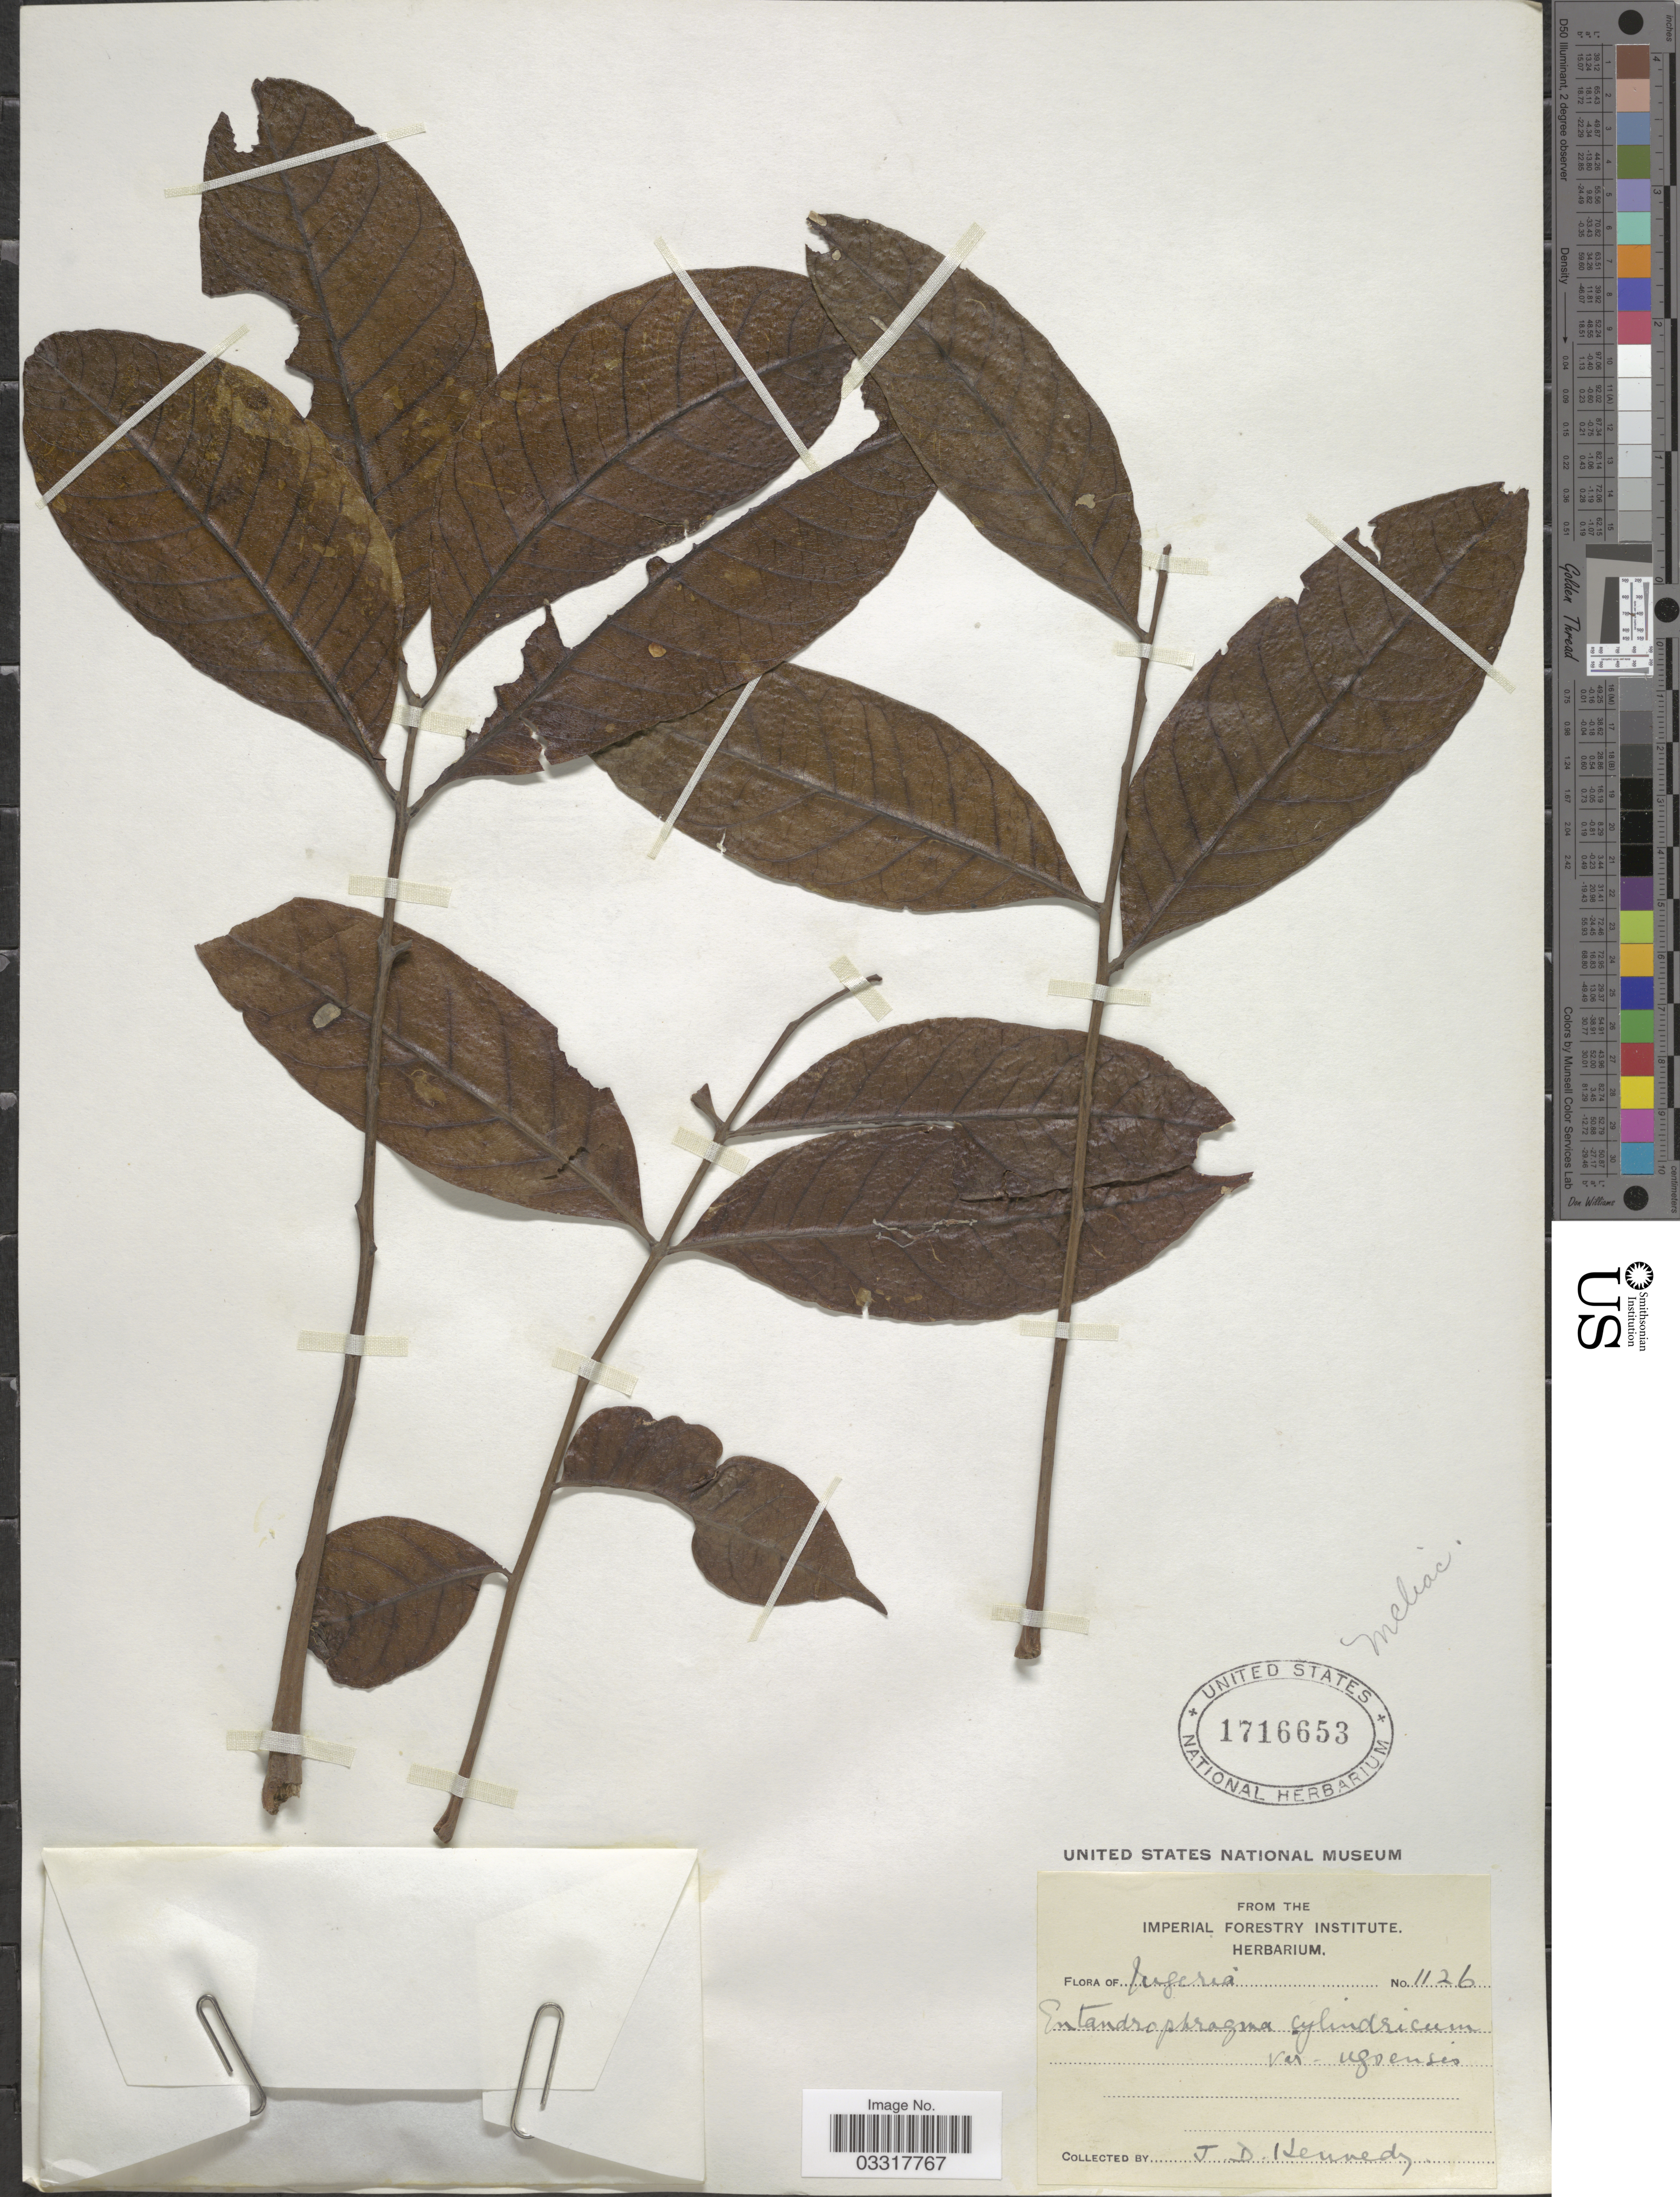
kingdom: Plantae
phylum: Tracheophyta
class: Magnoliopsida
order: Sapindales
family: Meliaceae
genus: Entandrophragma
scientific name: Entandrophragma cylindricum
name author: (Sprague) Sprague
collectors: J. D. Kennedy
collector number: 1126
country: Nigeria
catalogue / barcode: US 1716653